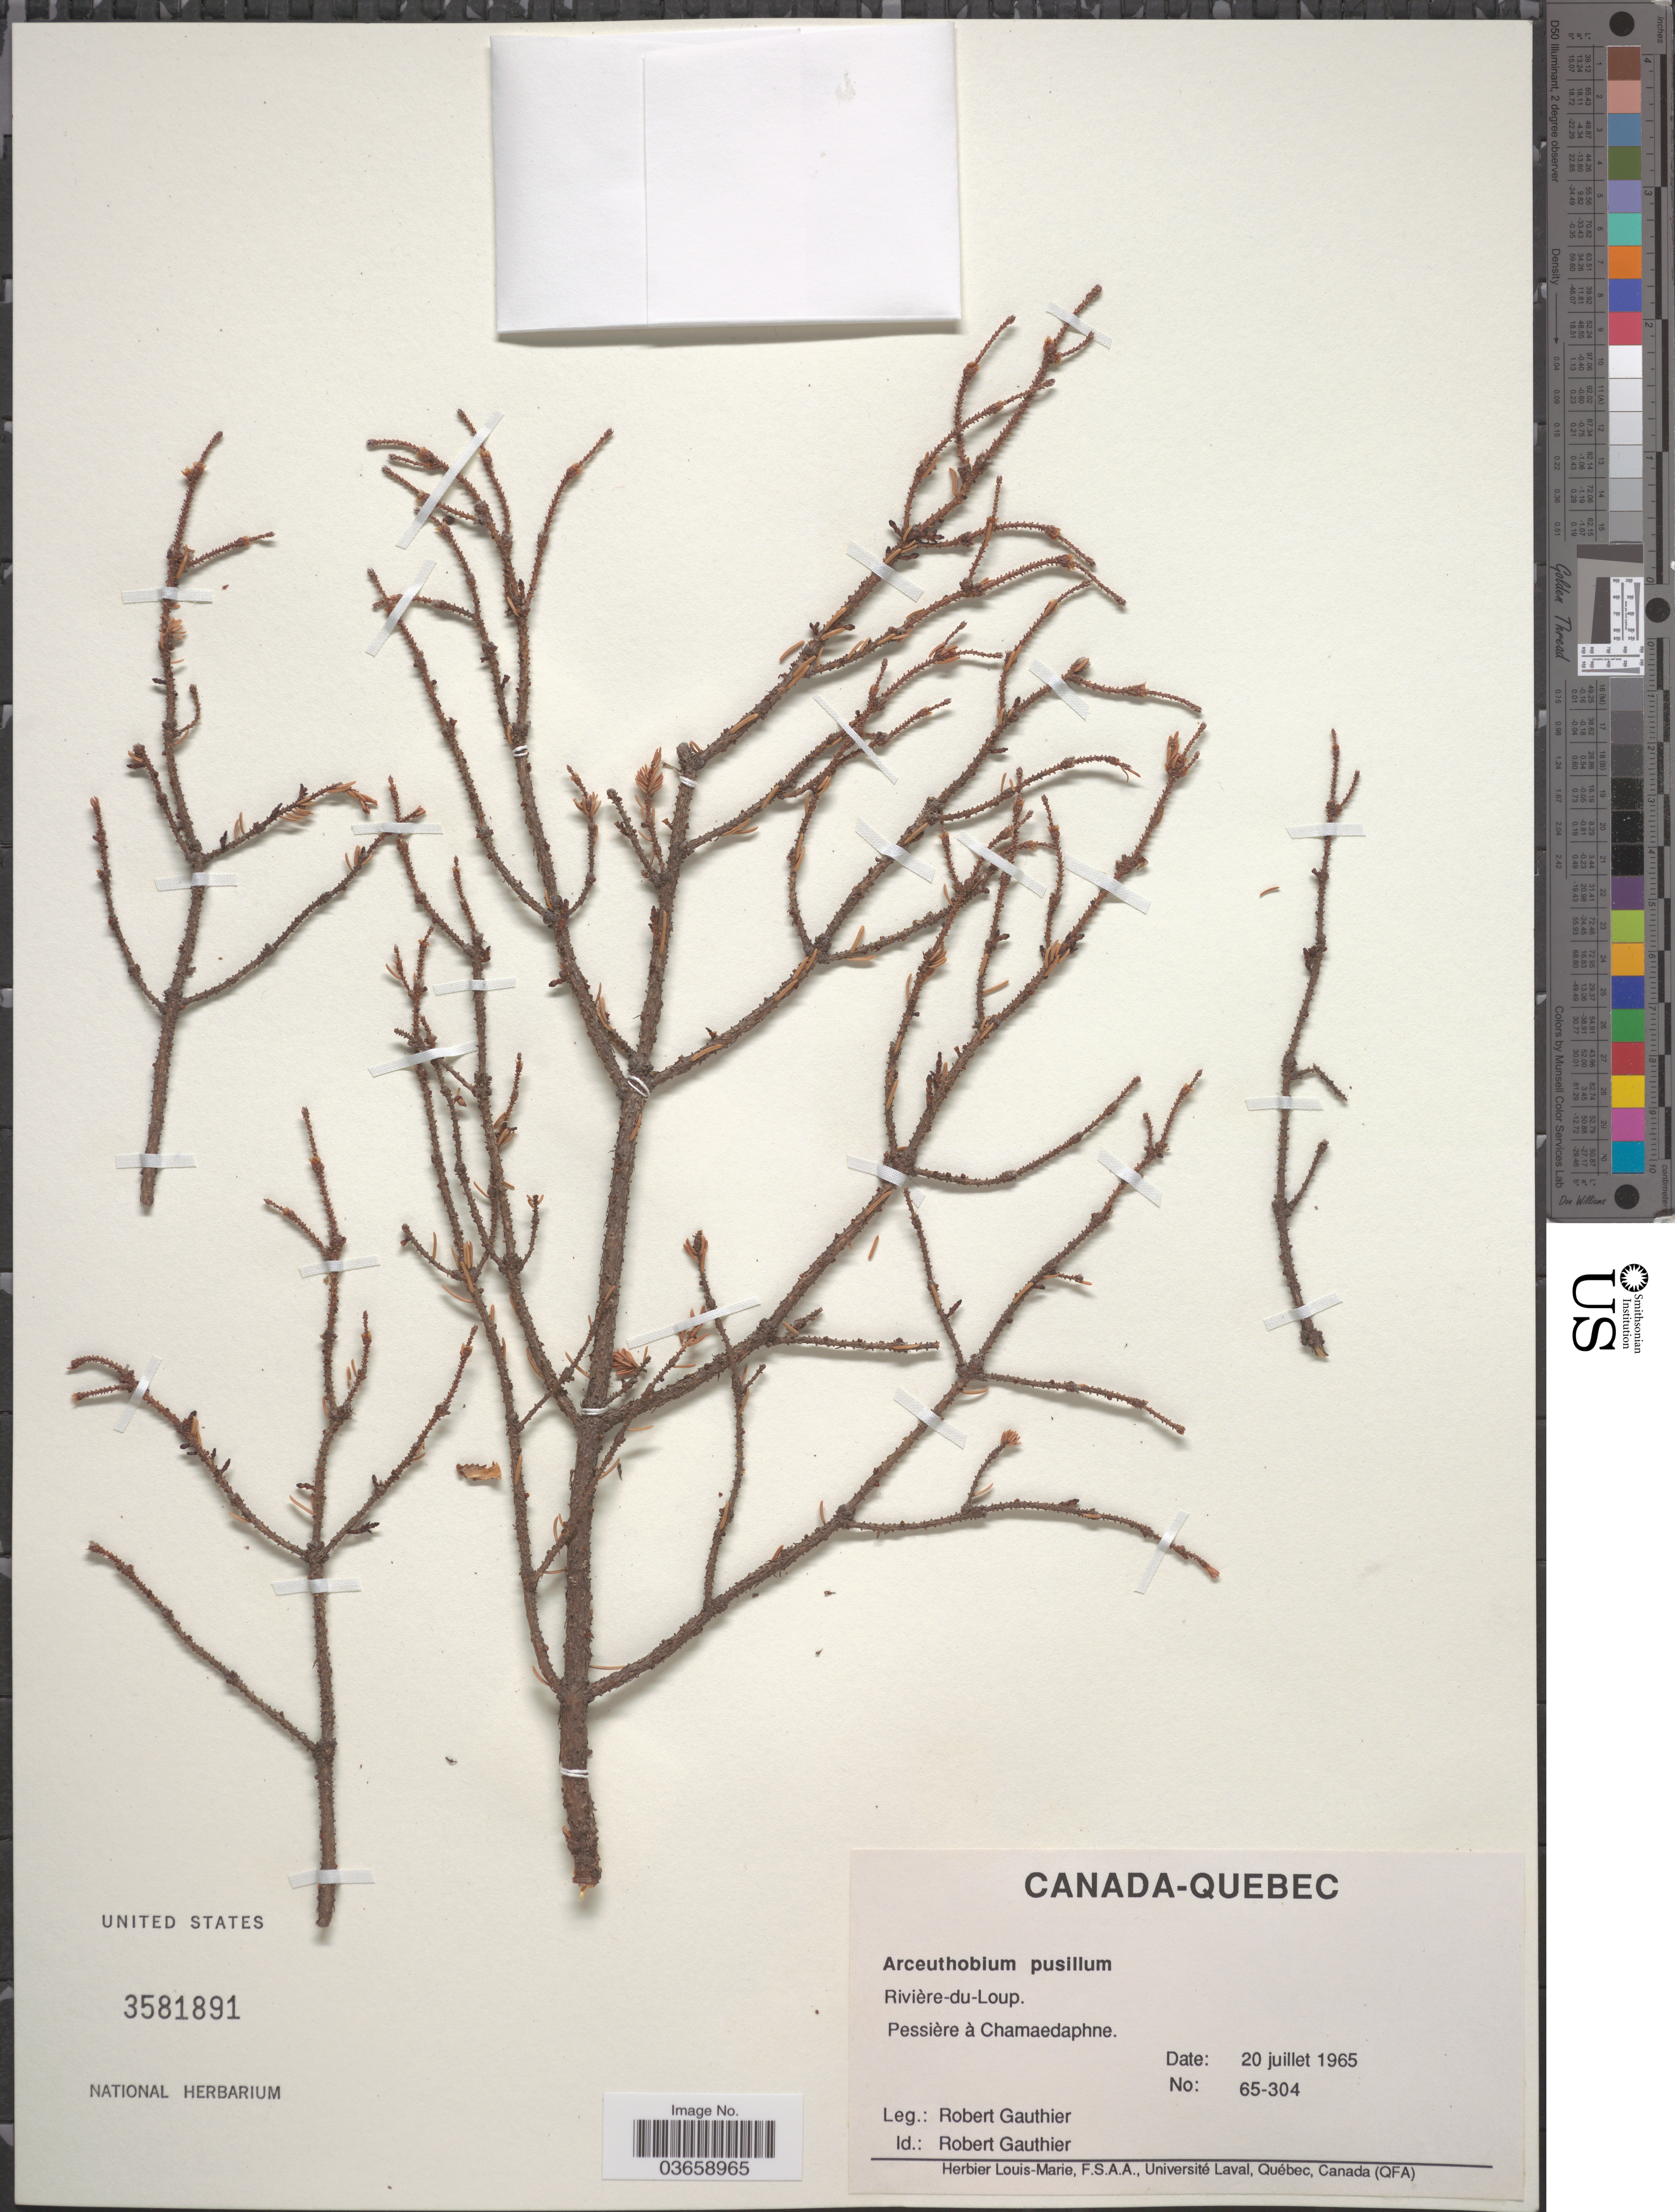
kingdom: Plantae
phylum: Tracheophyta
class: Magnoliopsida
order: Santalales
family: Viscaceae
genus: Arceuthobium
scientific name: Arceuthobium pusillum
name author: Peck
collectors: R. Gauthier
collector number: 65-304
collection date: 1965-07-20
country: Canada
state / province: Quebec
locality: Rivière-du-Loup. Pessière à Chamaedaphne.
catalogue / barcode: US 3581891